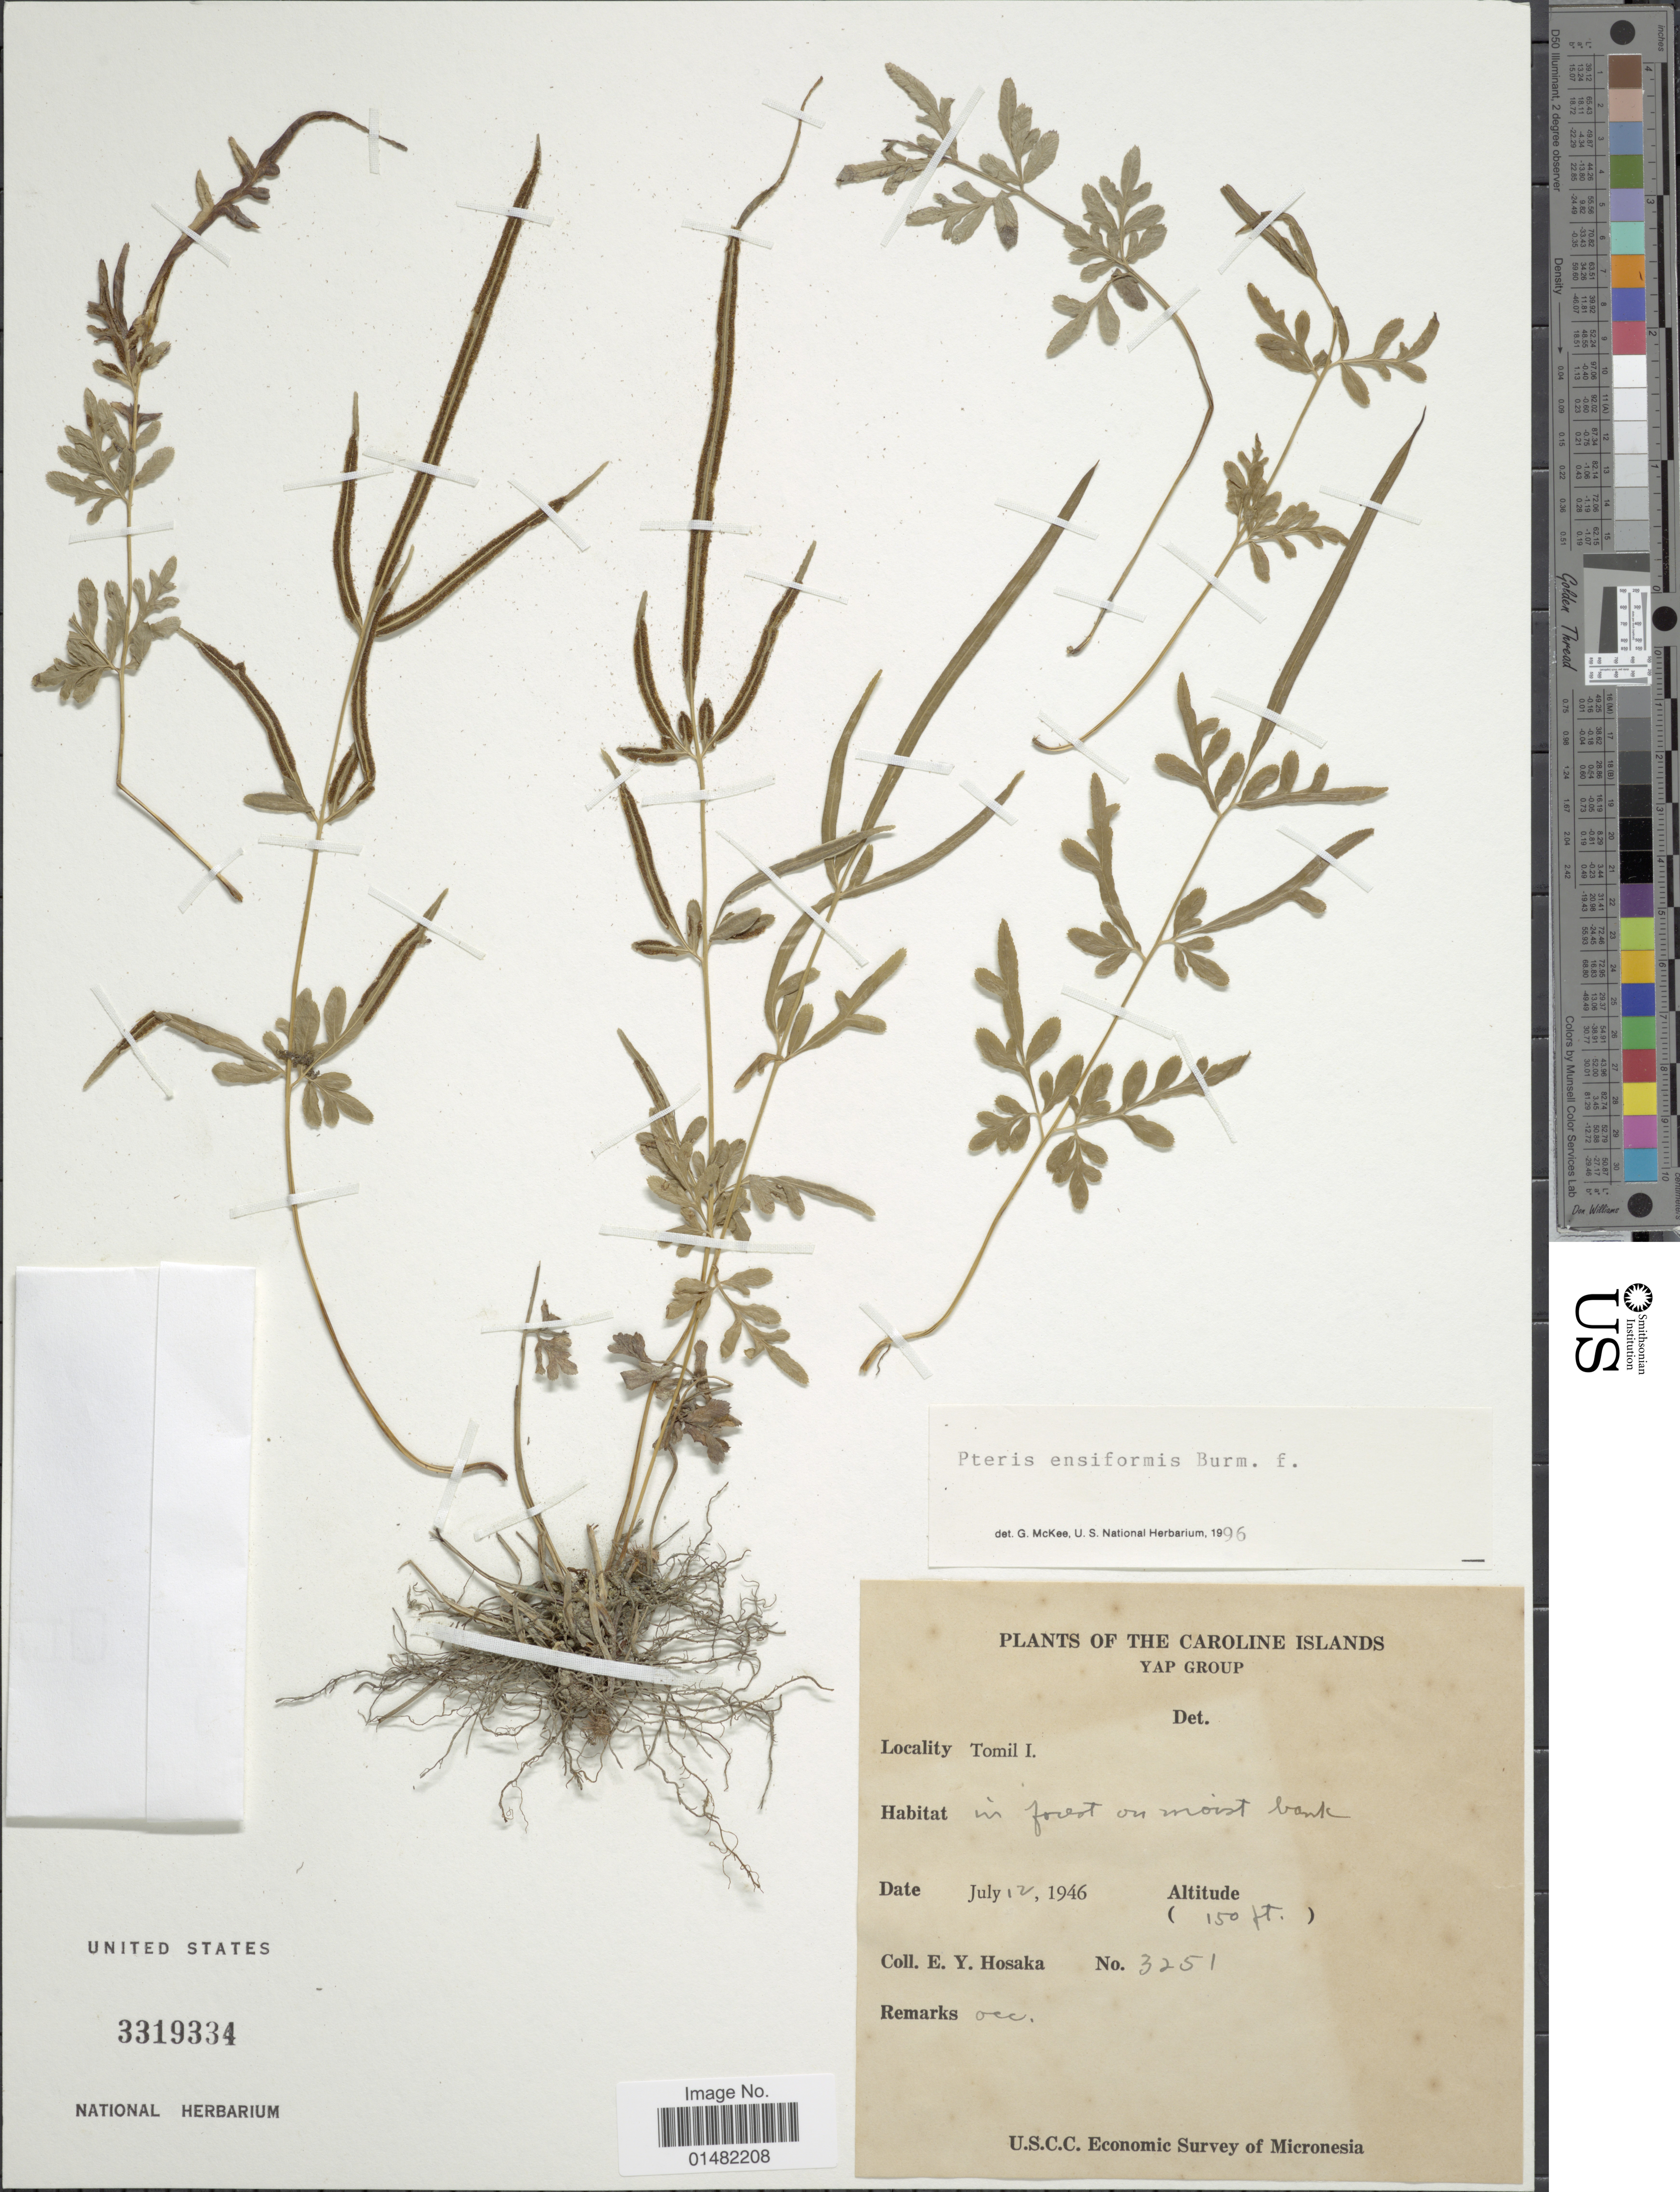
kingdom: Plantae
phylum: Tracheophyta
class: Polypodiopsida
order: Polypodiales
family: Pteridaceae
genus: Pteris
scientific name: Pteris ensiformis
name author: Burm. f.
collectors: E. Y. Hosaka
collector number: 3251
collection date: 1946-07-12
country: Micronesia, Federated States of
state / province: Yap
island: Gagil Tamil [Gagil-Tomil]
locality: Caroline Islands, Yap Group, Tomil I.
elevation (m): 46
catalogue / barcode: US 3319334